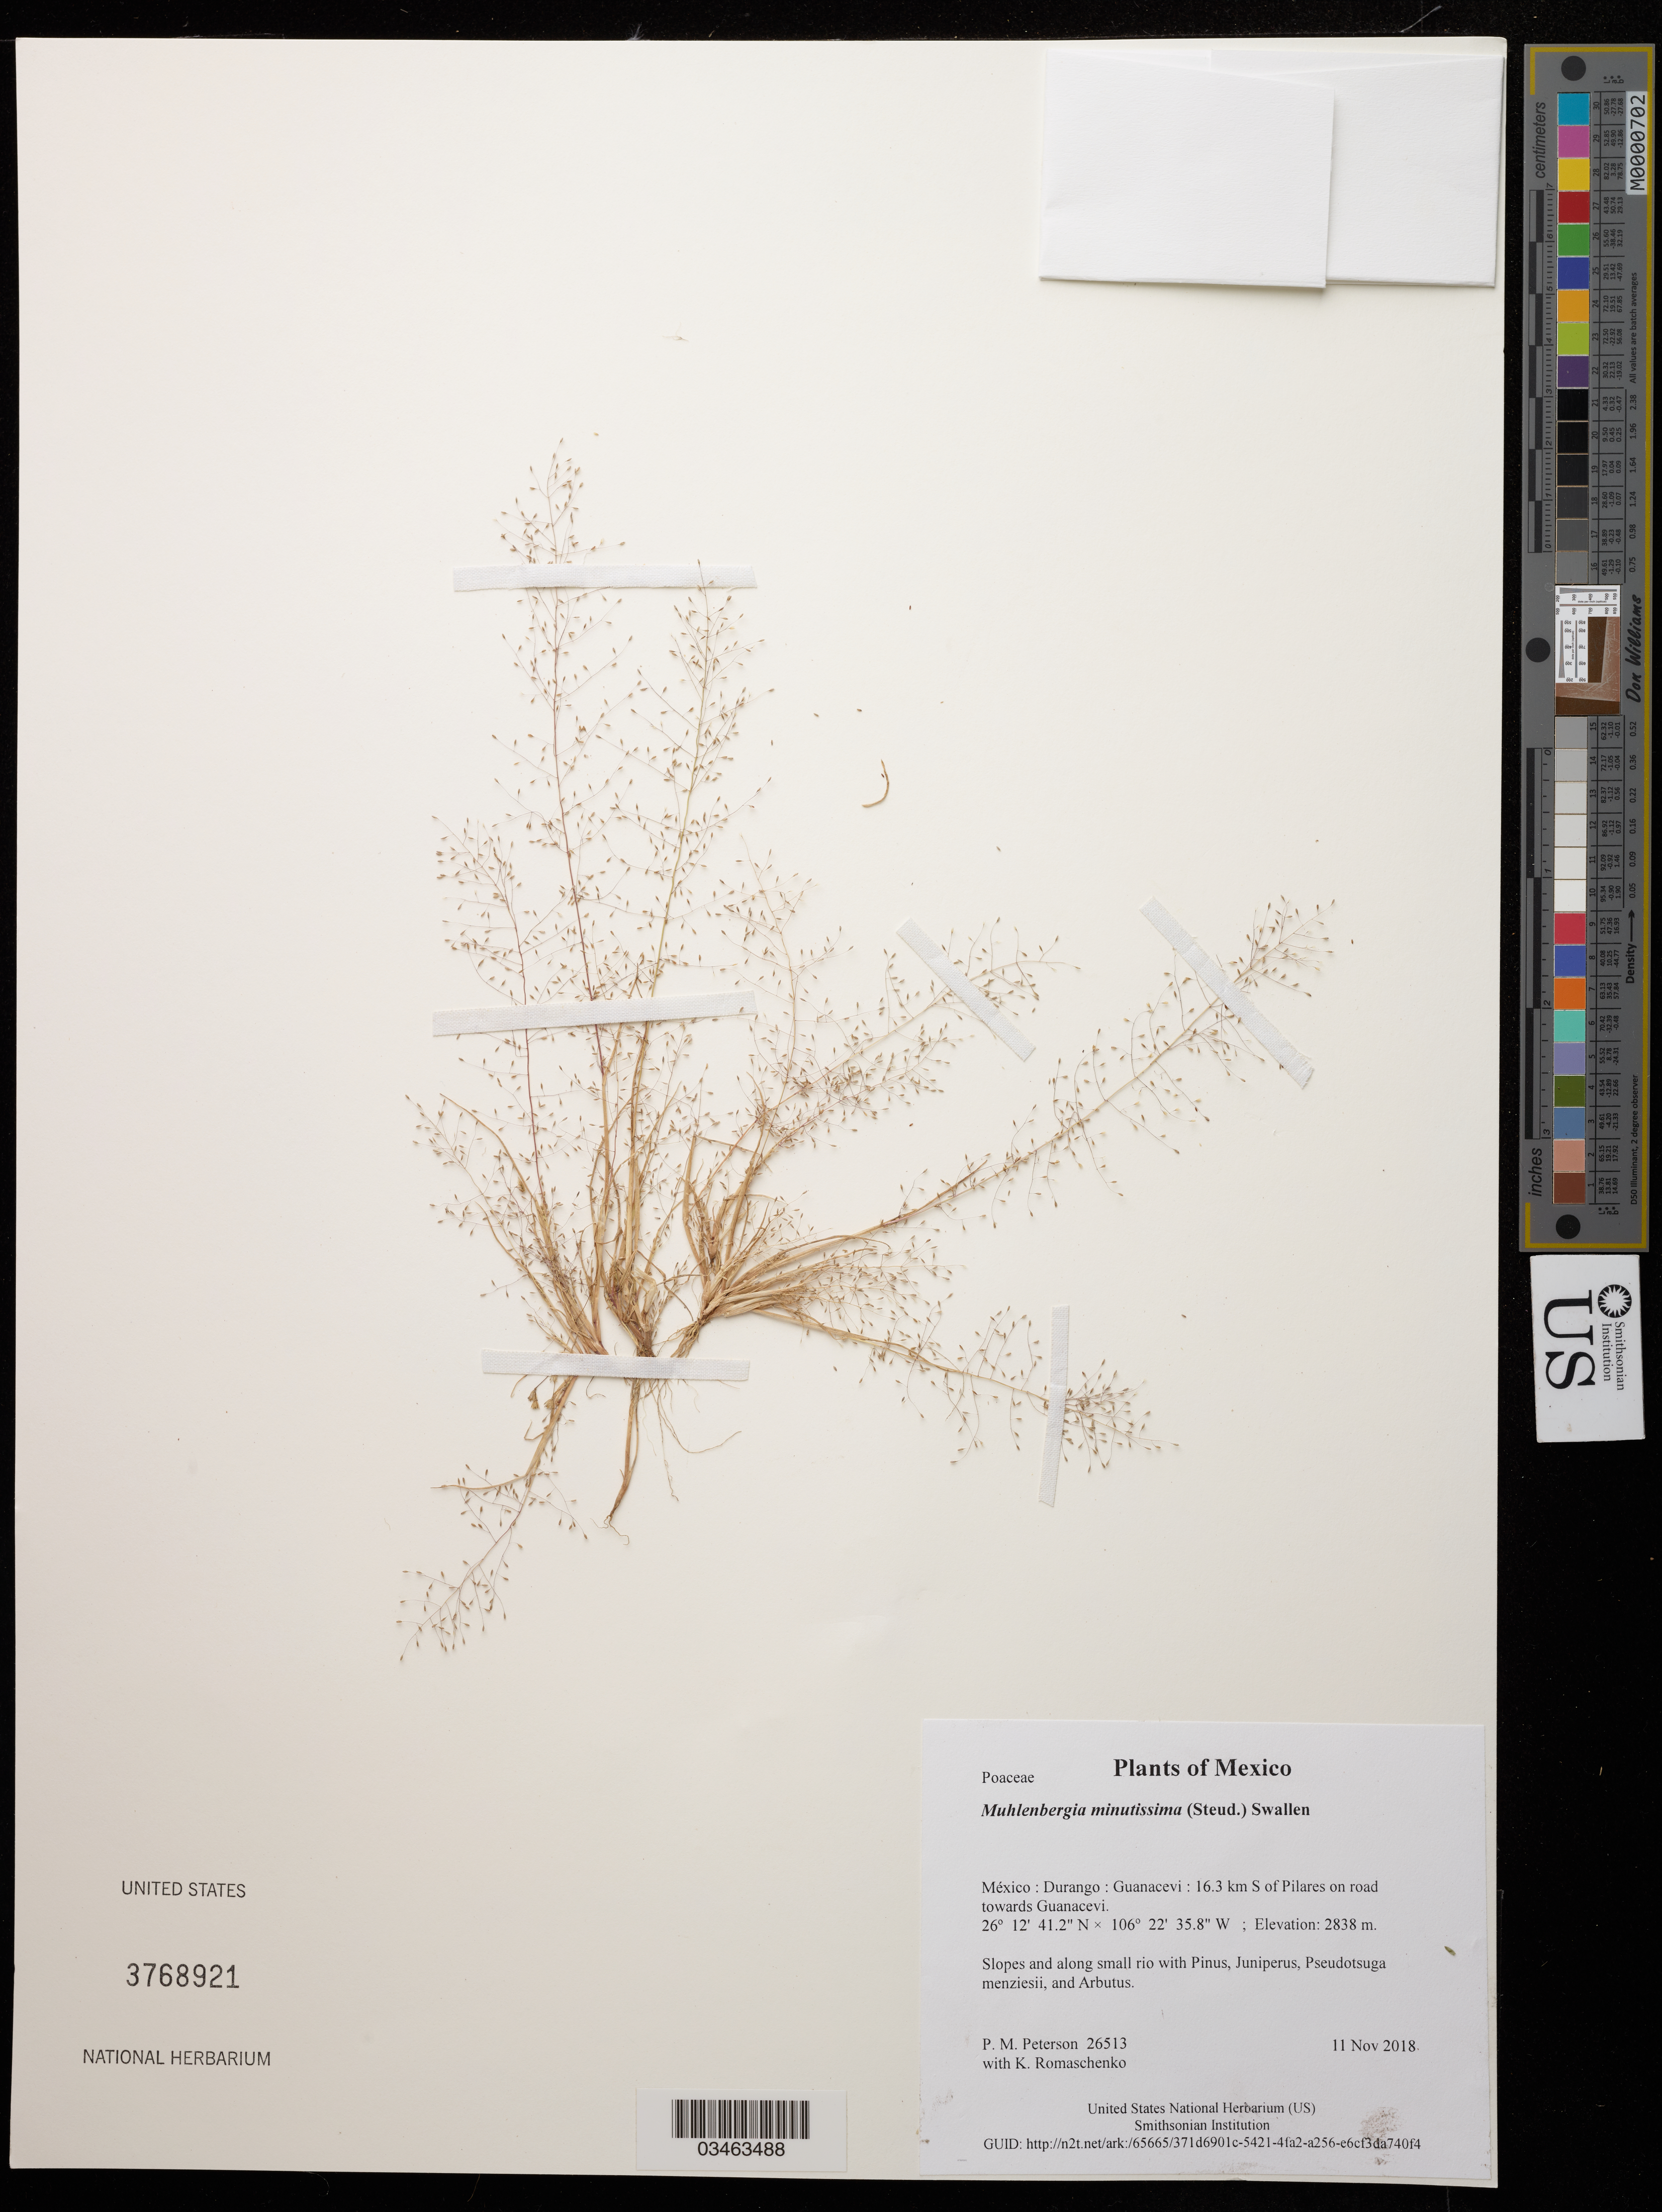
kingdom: Plantae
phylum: Tracheophyta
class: Liliopsida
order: Poales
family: Poaceae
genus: Muhlenbergia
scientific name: Muhlenbergia minutissima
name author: (Steud.) Swallen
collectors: P. M. Peterson & K. Romaschenko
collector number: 26513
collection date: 2018-11-11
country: México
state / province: Durango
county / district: Guanacevi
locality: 16.3 km S of Pilares on road towards Guanacevi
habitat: Slopes and along small rio with Pinus, Juniperus, Pseudotsuga menziesii, and Arbutus.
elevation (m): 2838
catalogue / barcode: US 3768921